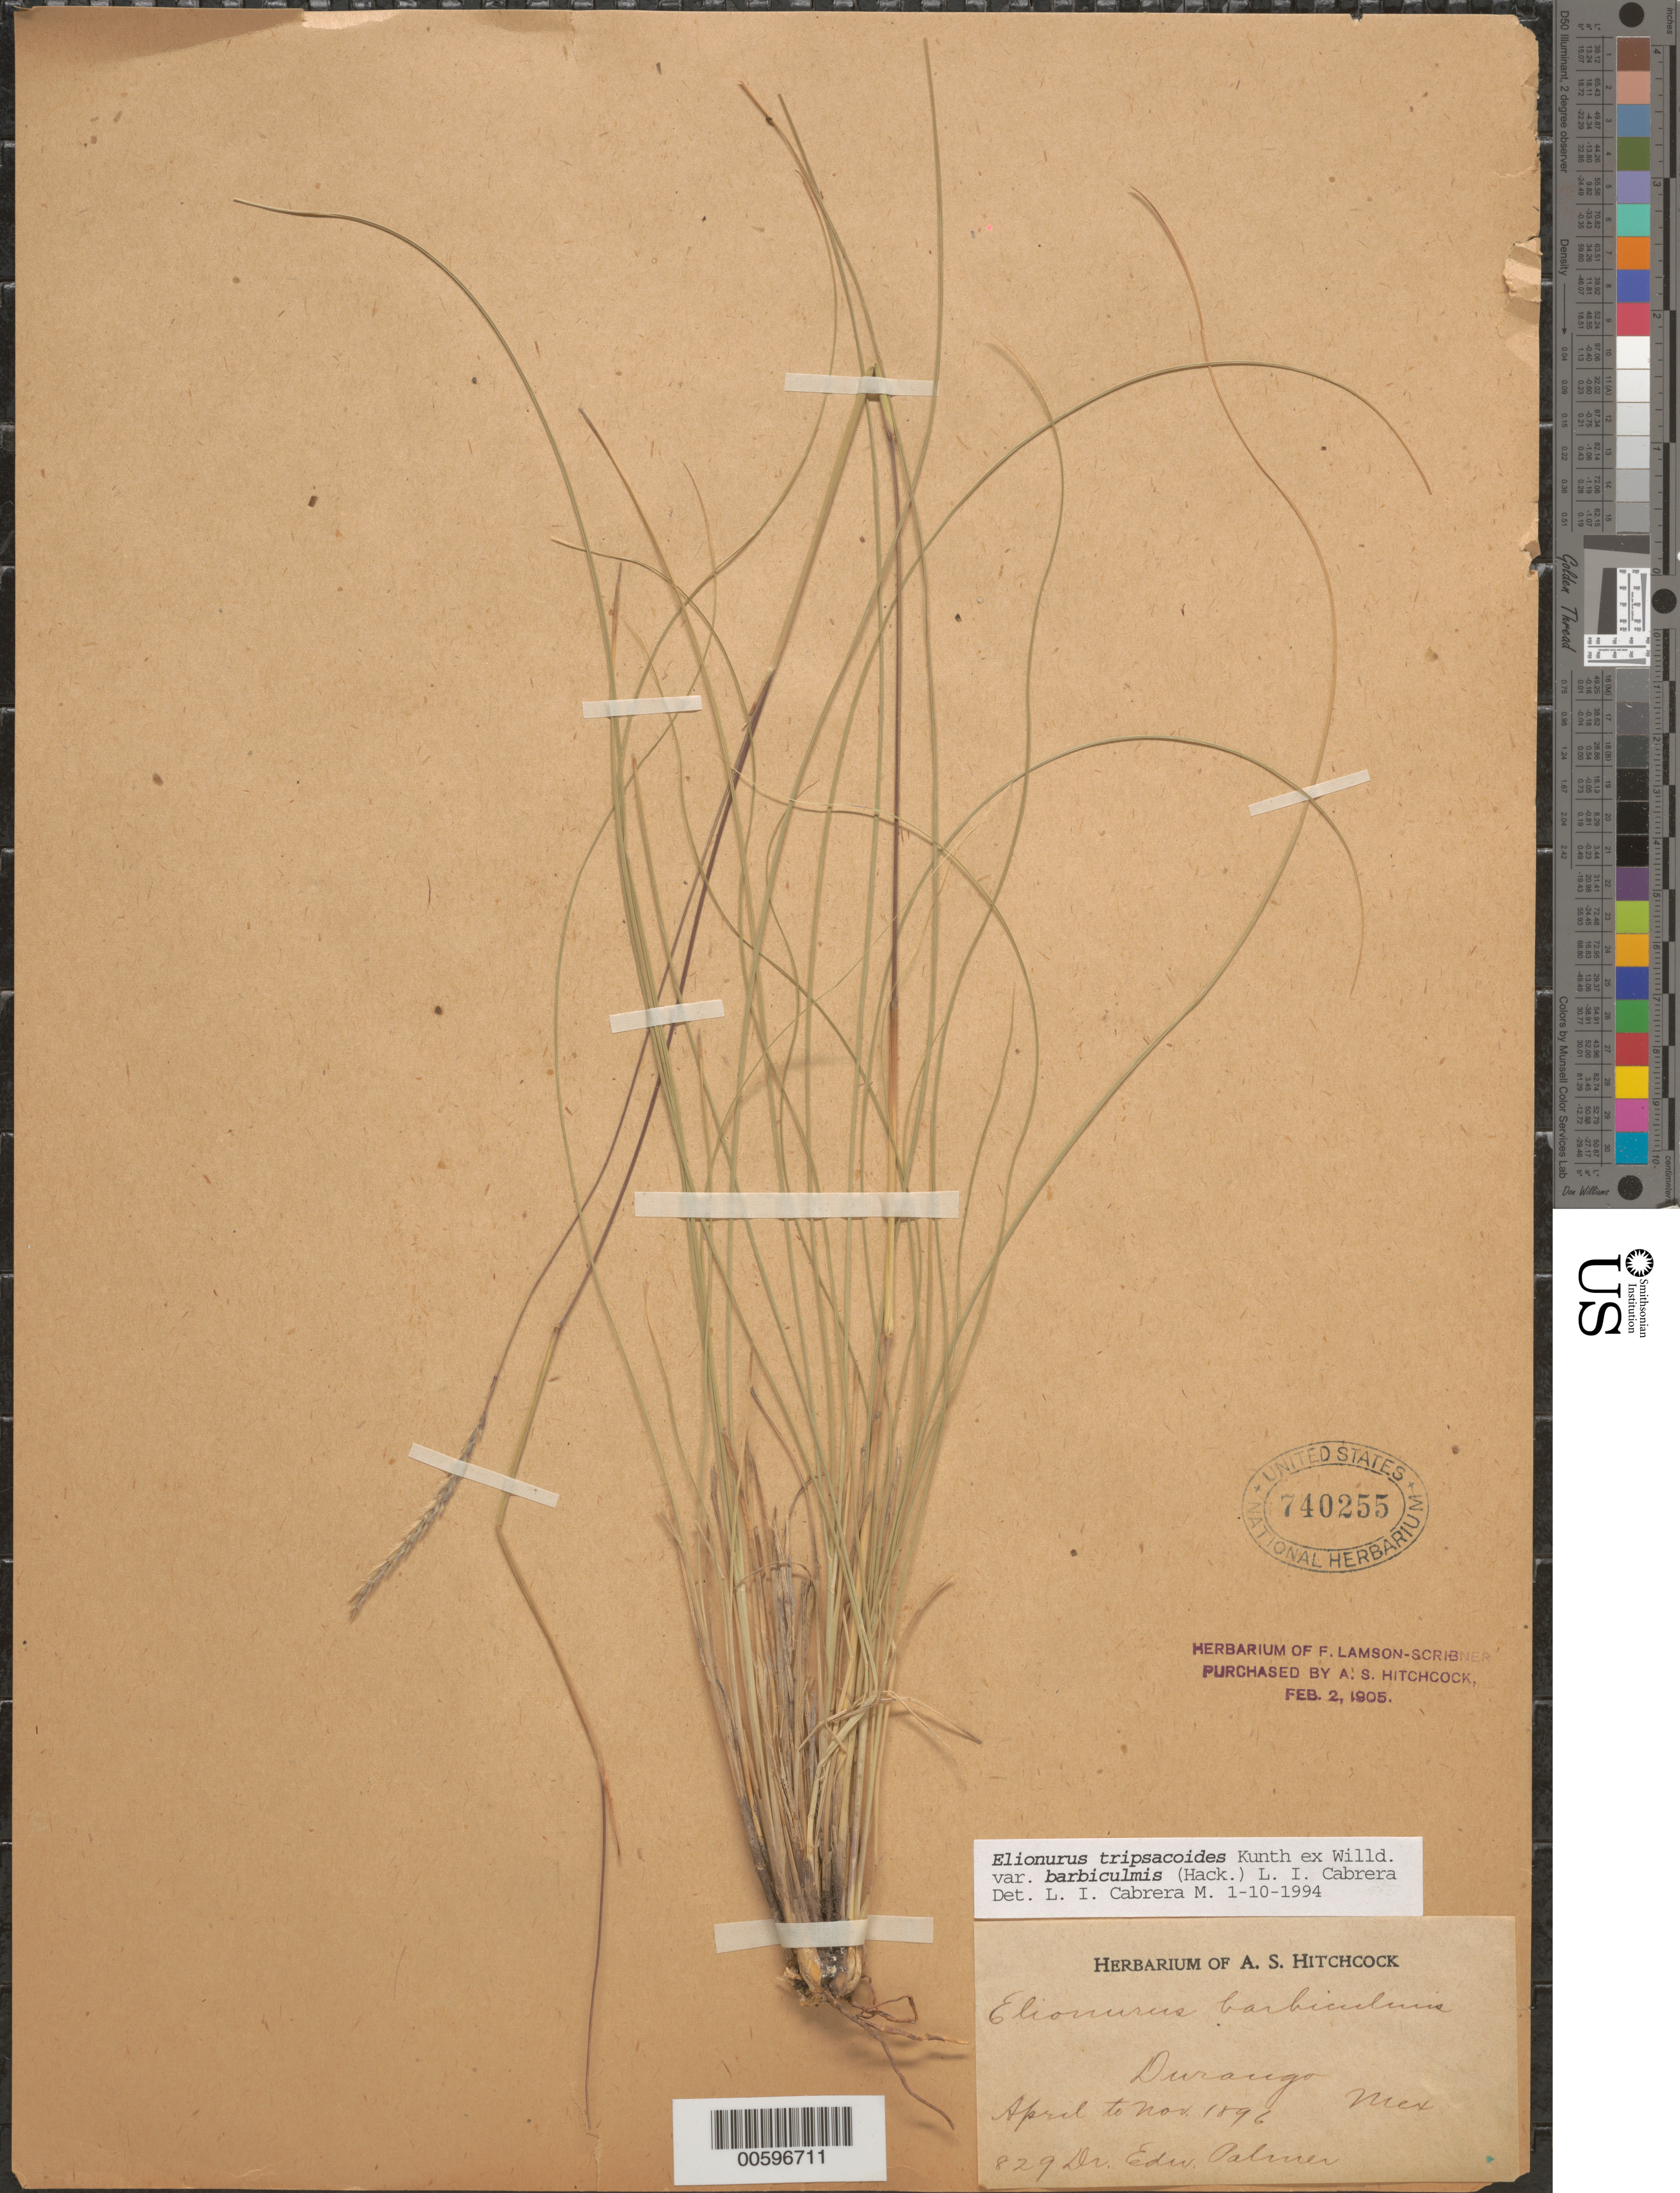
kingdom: Plantae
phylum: Tracheophyta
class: Liliopsida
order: Poales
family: Poaceae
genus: Elionurus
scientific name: Elionurus tripsacoides var. barbiculmis (Hack.) L.I. Cabrera & Dávila, comb. ined.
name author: (Hack.) L.I. Cabrera & Dávila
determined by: Cabrera M., L. I.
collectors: E. Palmer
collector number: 829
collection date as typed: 0 Apr 1896 to 0 Nov 1896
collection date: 1896-04/1896-11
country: Mexico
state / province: Durango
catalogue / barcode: US 740255